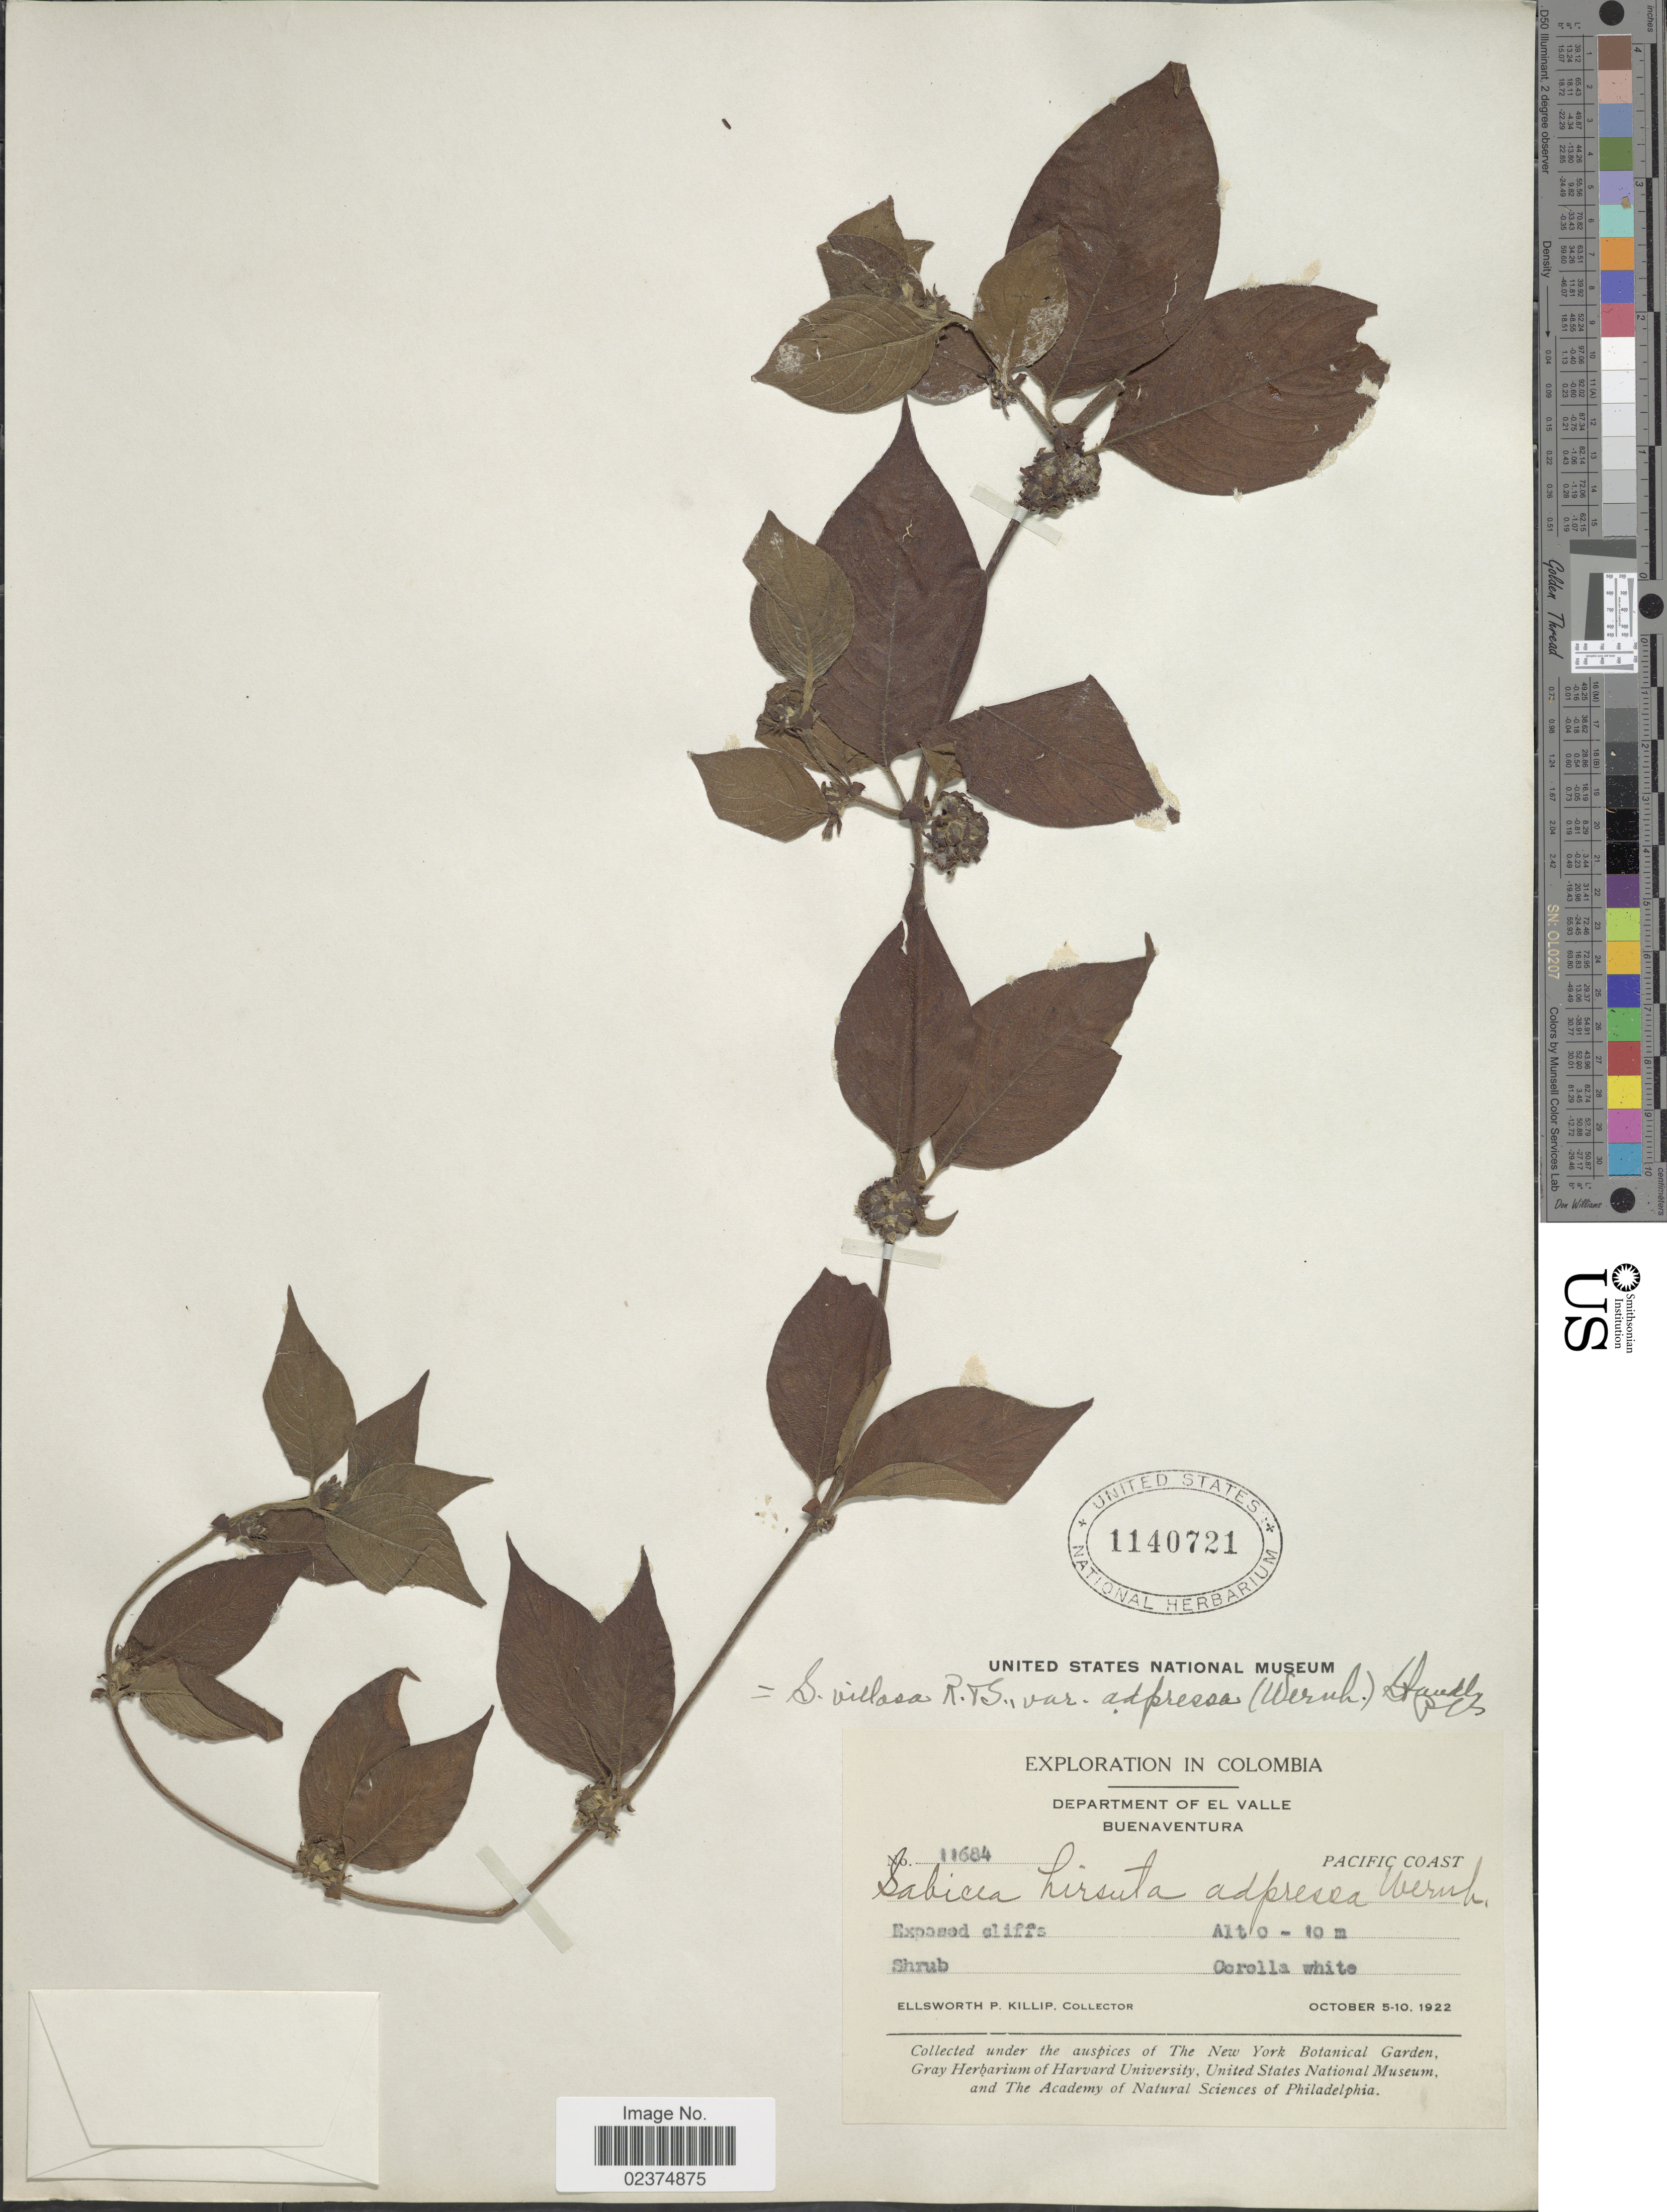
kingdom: Plantae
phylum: Tracheophyta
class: Magnoliopsida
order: Gentianales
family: Rubiaceae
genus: Sabicea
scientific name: Sabicea villosa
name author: Willd. ex Roem. & Schult.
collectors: E. P. Killip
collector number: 11684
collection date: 1922-10-05/1922-10-10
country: Colombia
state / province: Valle del Cauca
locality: Department of El Valle, Buenaventura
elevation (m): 0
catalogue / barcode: US 1140721